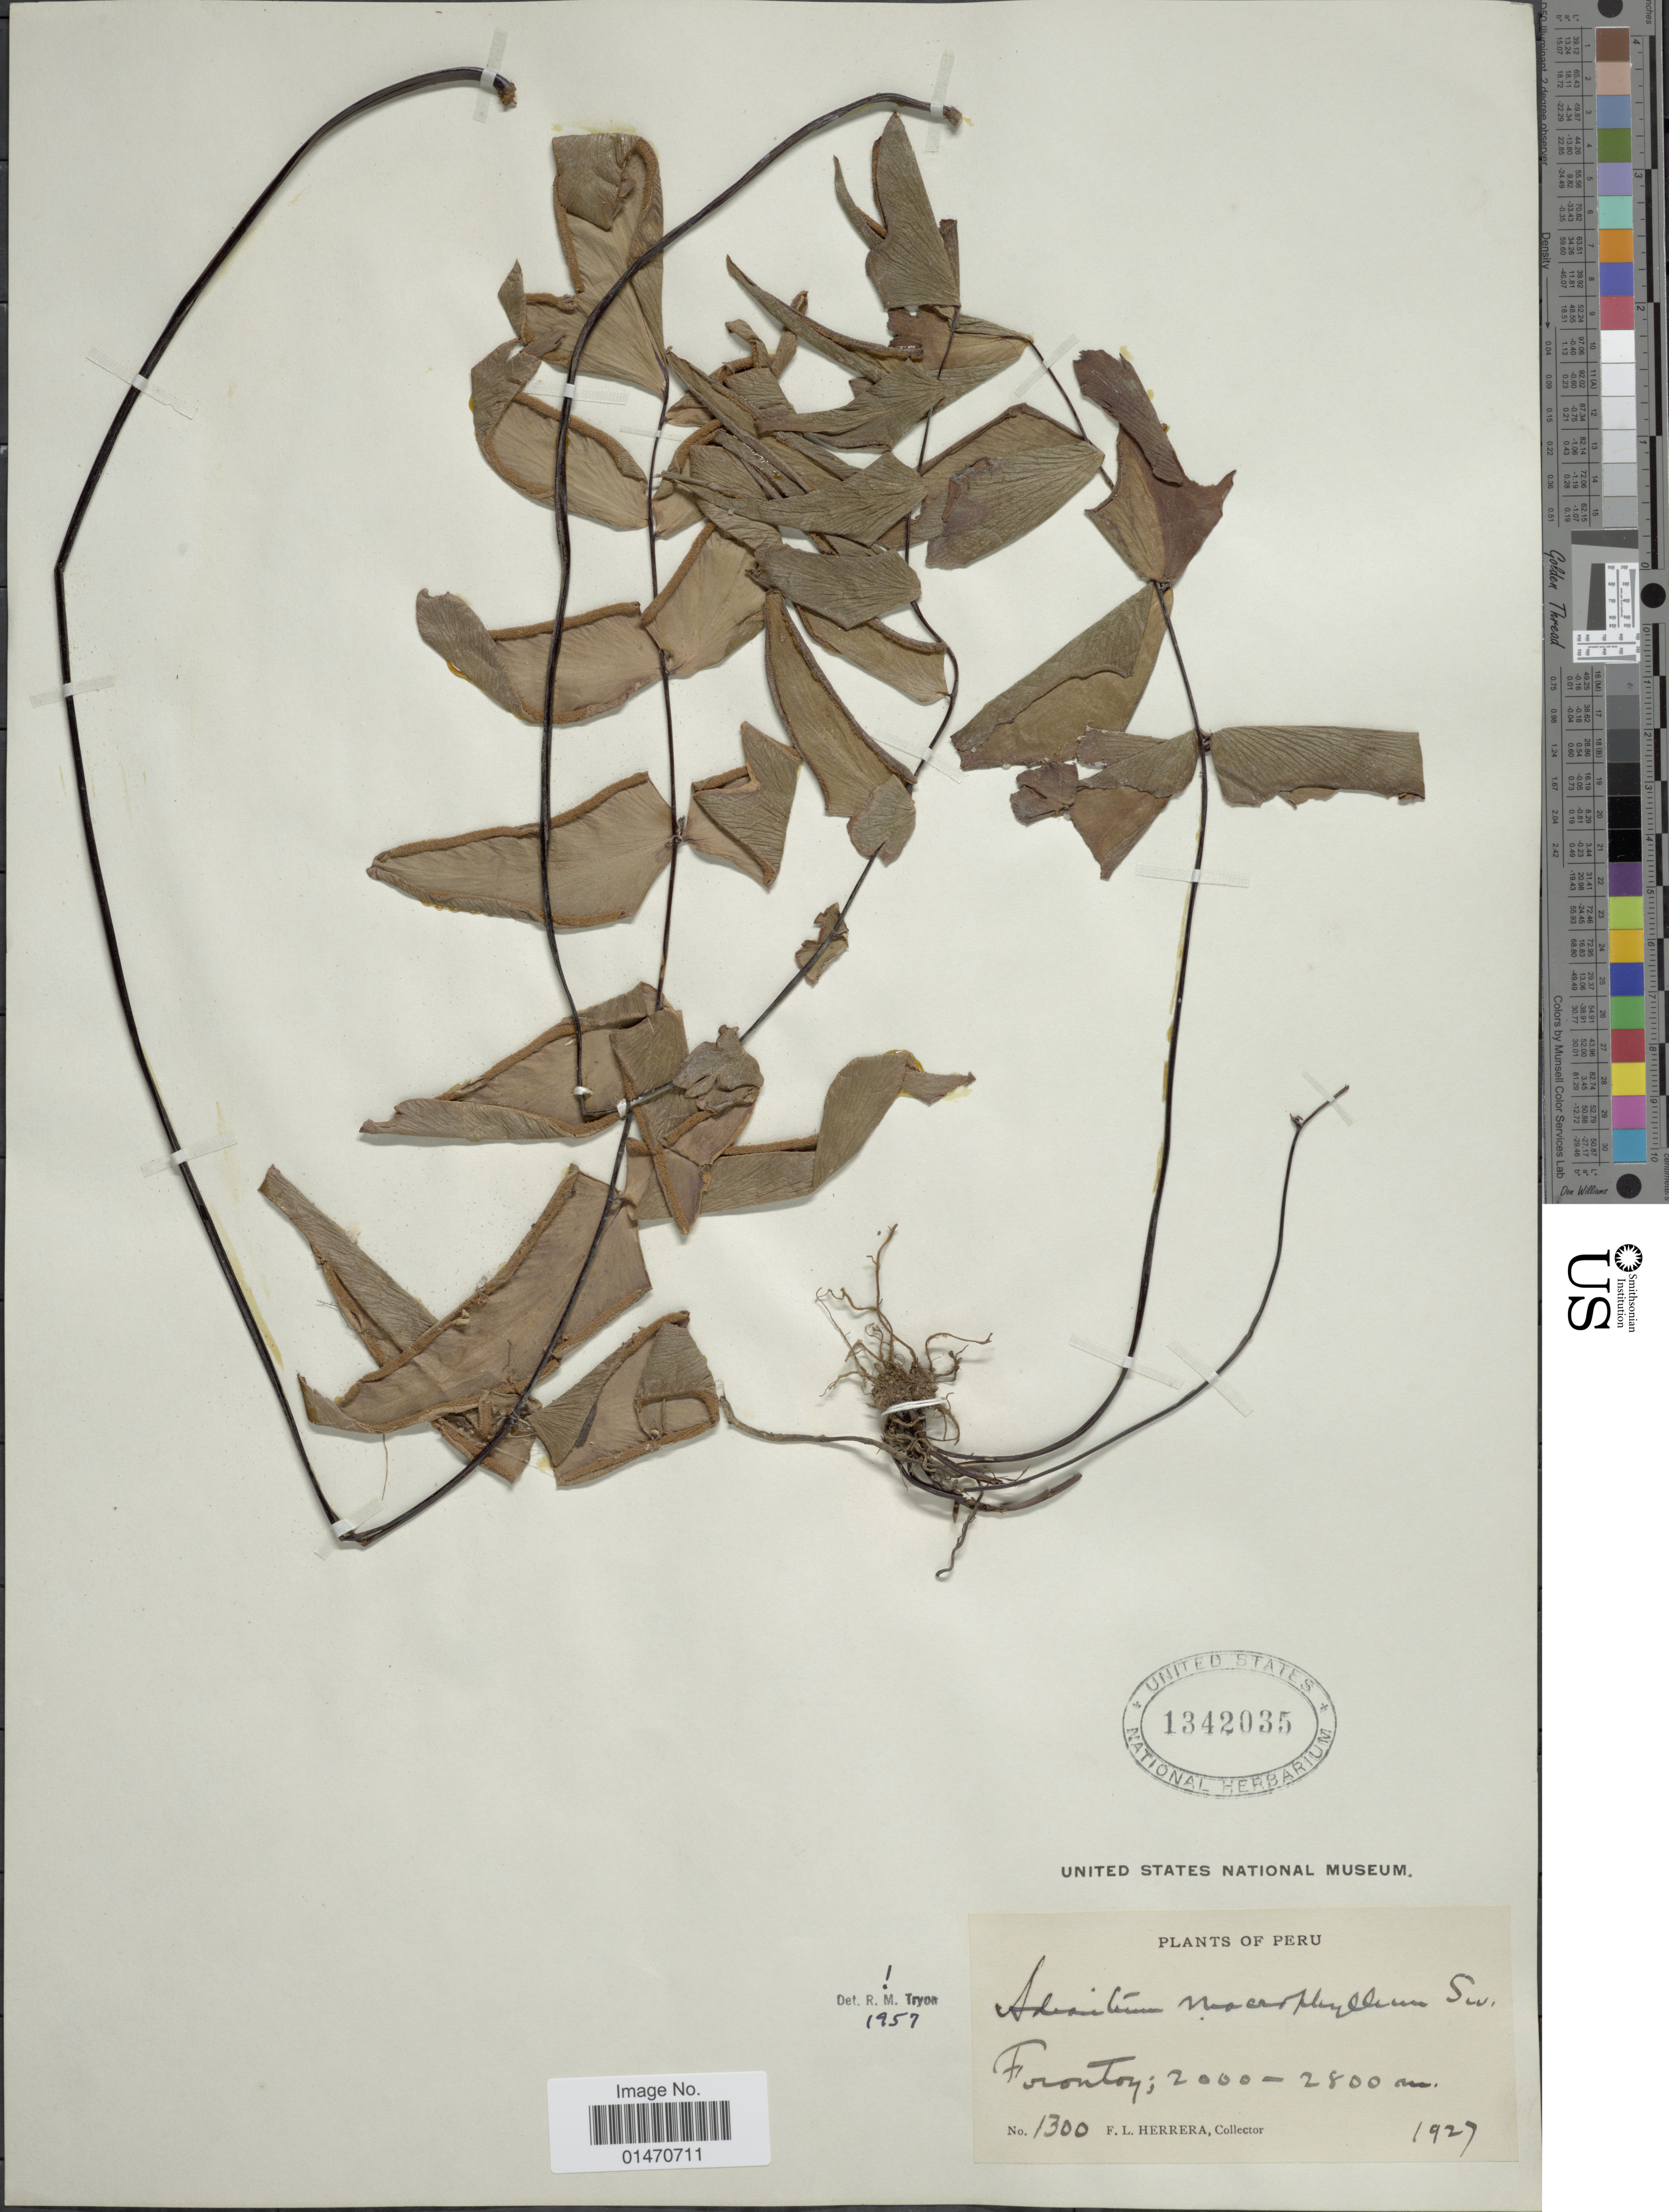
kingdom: Plantae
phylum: Tracheophyta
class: Polypodiopsida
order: Polypodiales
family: Pteridaceae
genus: Adiantum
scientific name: Adiantum macrophyllum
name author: Sw.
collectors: F. L. Herrera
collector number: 1300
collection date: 1927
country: Peru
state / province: Cusco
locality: Torontoy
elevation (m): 2000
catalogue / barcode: US 1342035